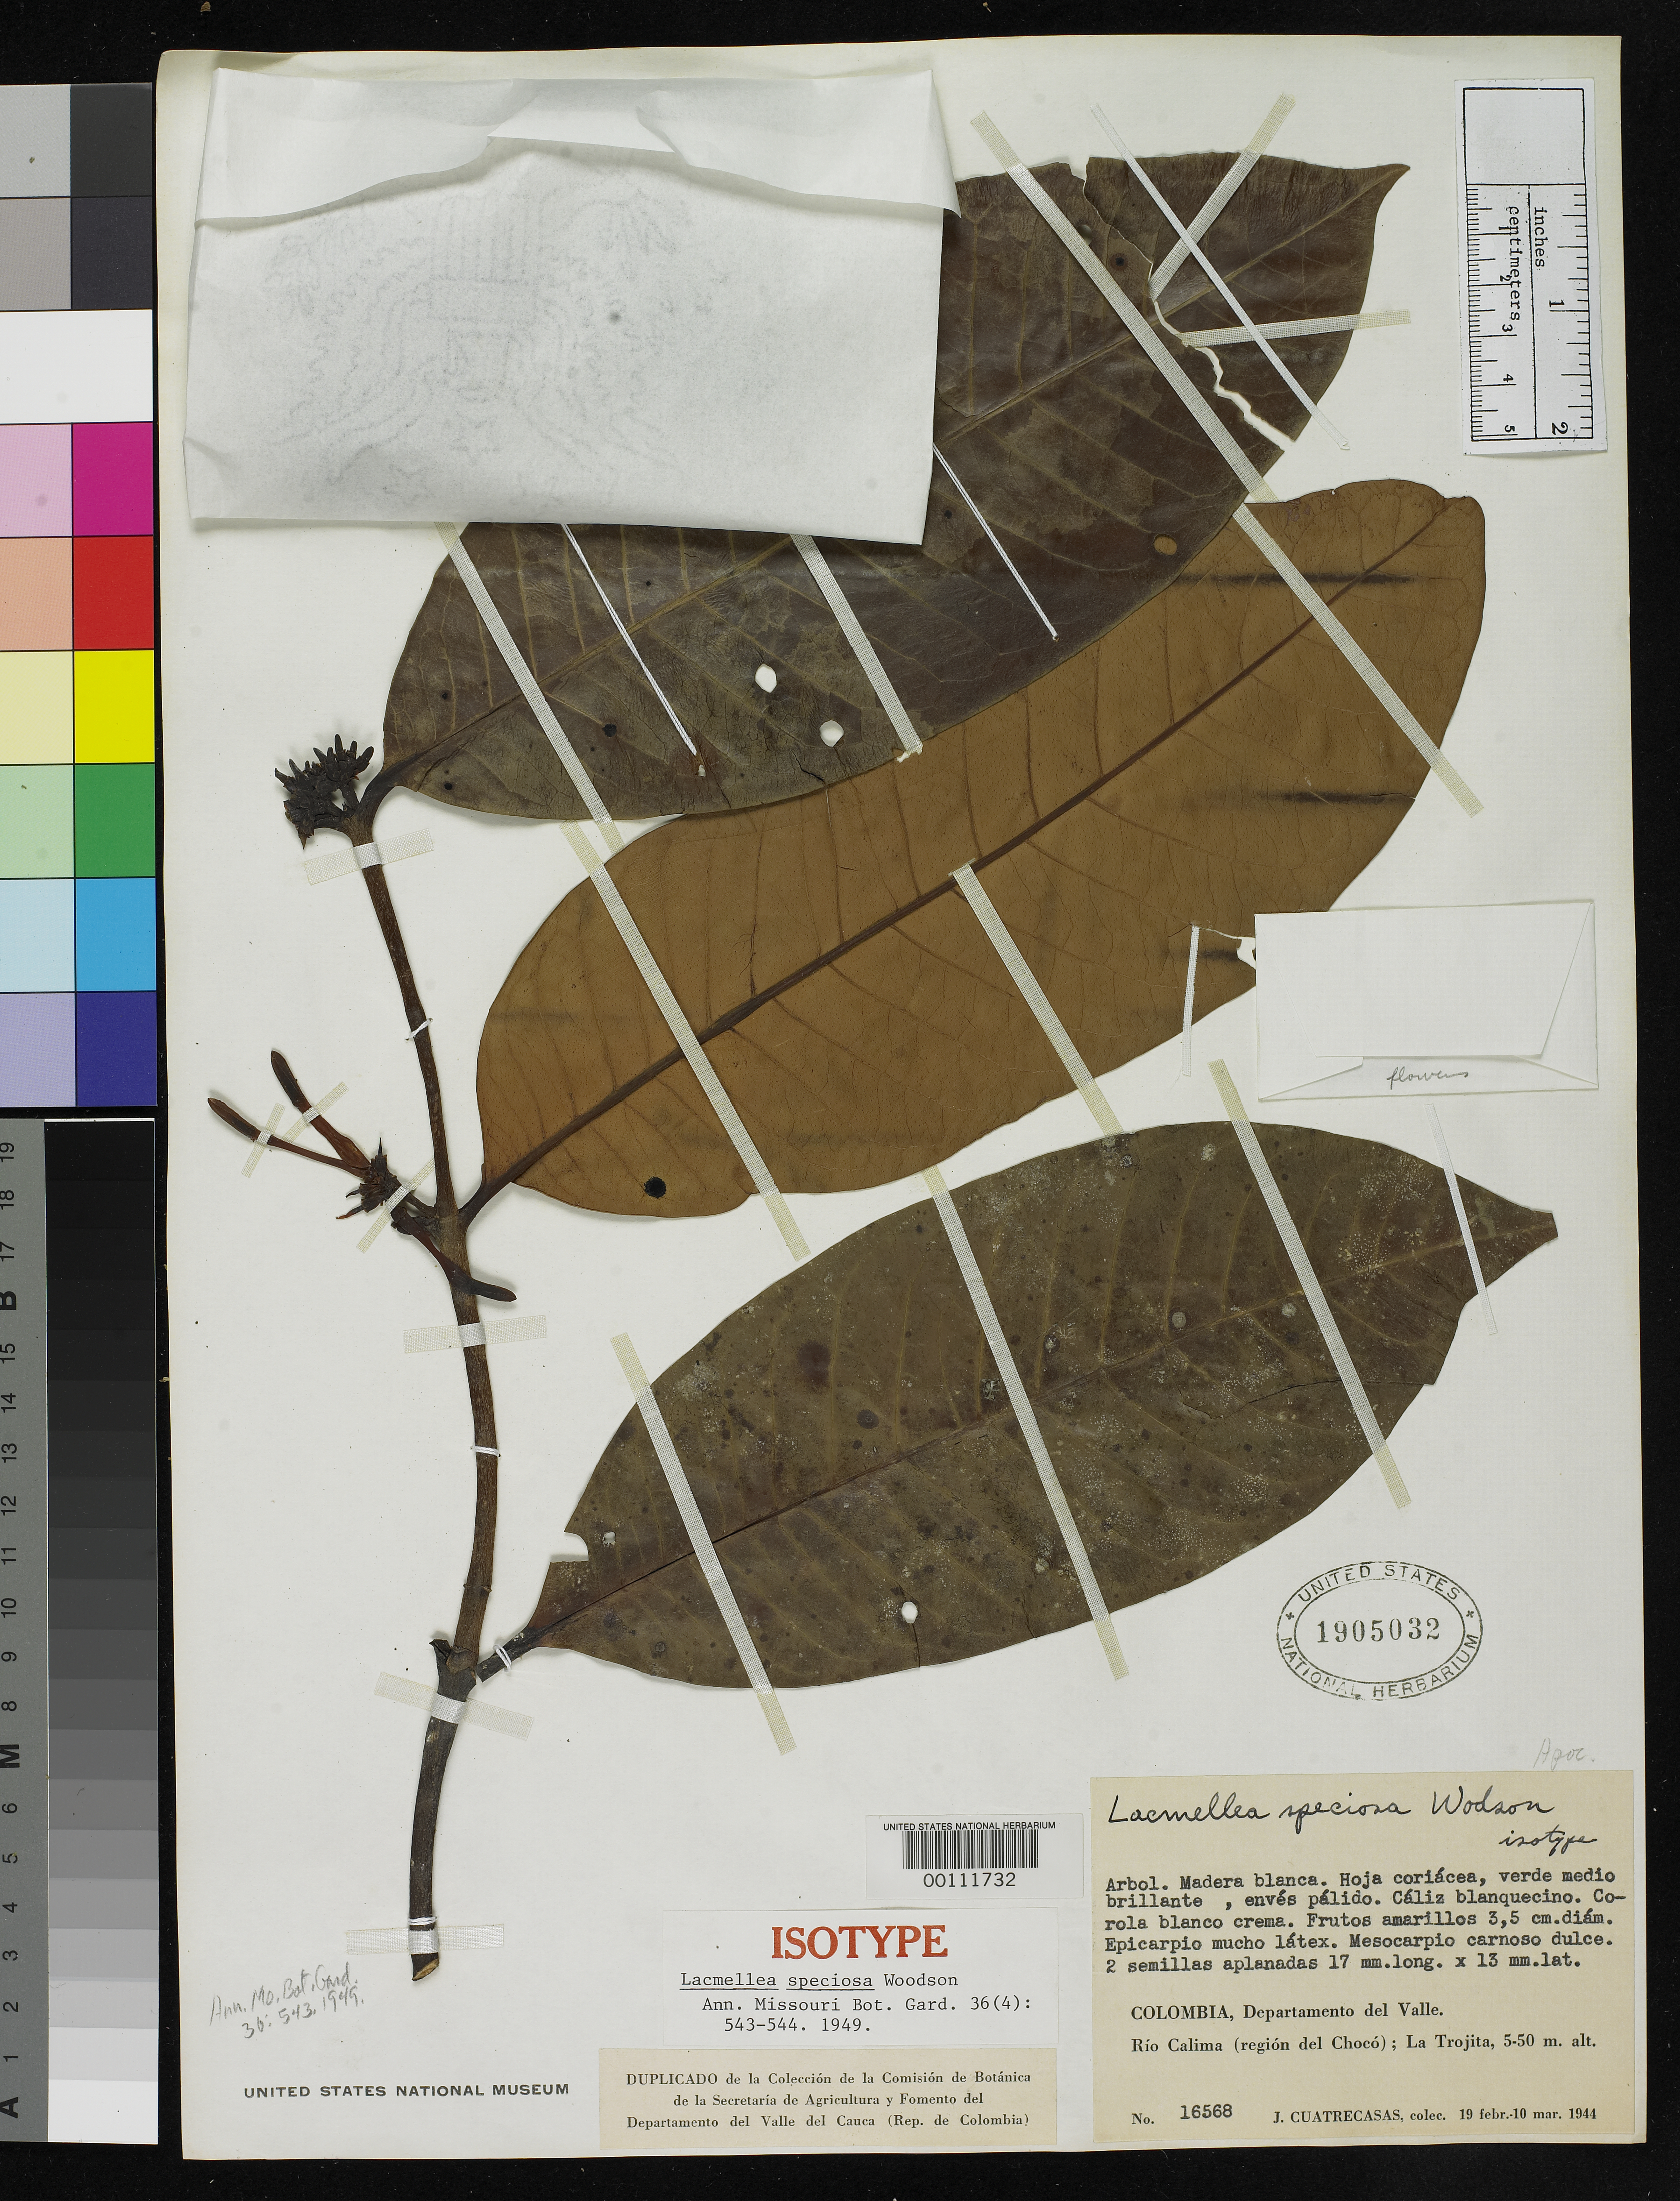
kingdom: Plantae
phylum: Tracheophyta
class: Magnoliopsida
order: Gentianales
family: Apocynaceae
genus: Lacmellea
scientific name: Lacmellea speciosa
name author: Woodson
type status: Isotype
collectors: J. Cuatrecasas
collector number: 16568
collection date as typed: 19 Feb 1944 to 10 Mar 1944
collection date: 1944-02-19/1944-03-10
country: Colombia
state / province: Valle del Cauca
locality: Rio Calima, region del Choco, La Tojita.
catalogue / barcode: US 1905032